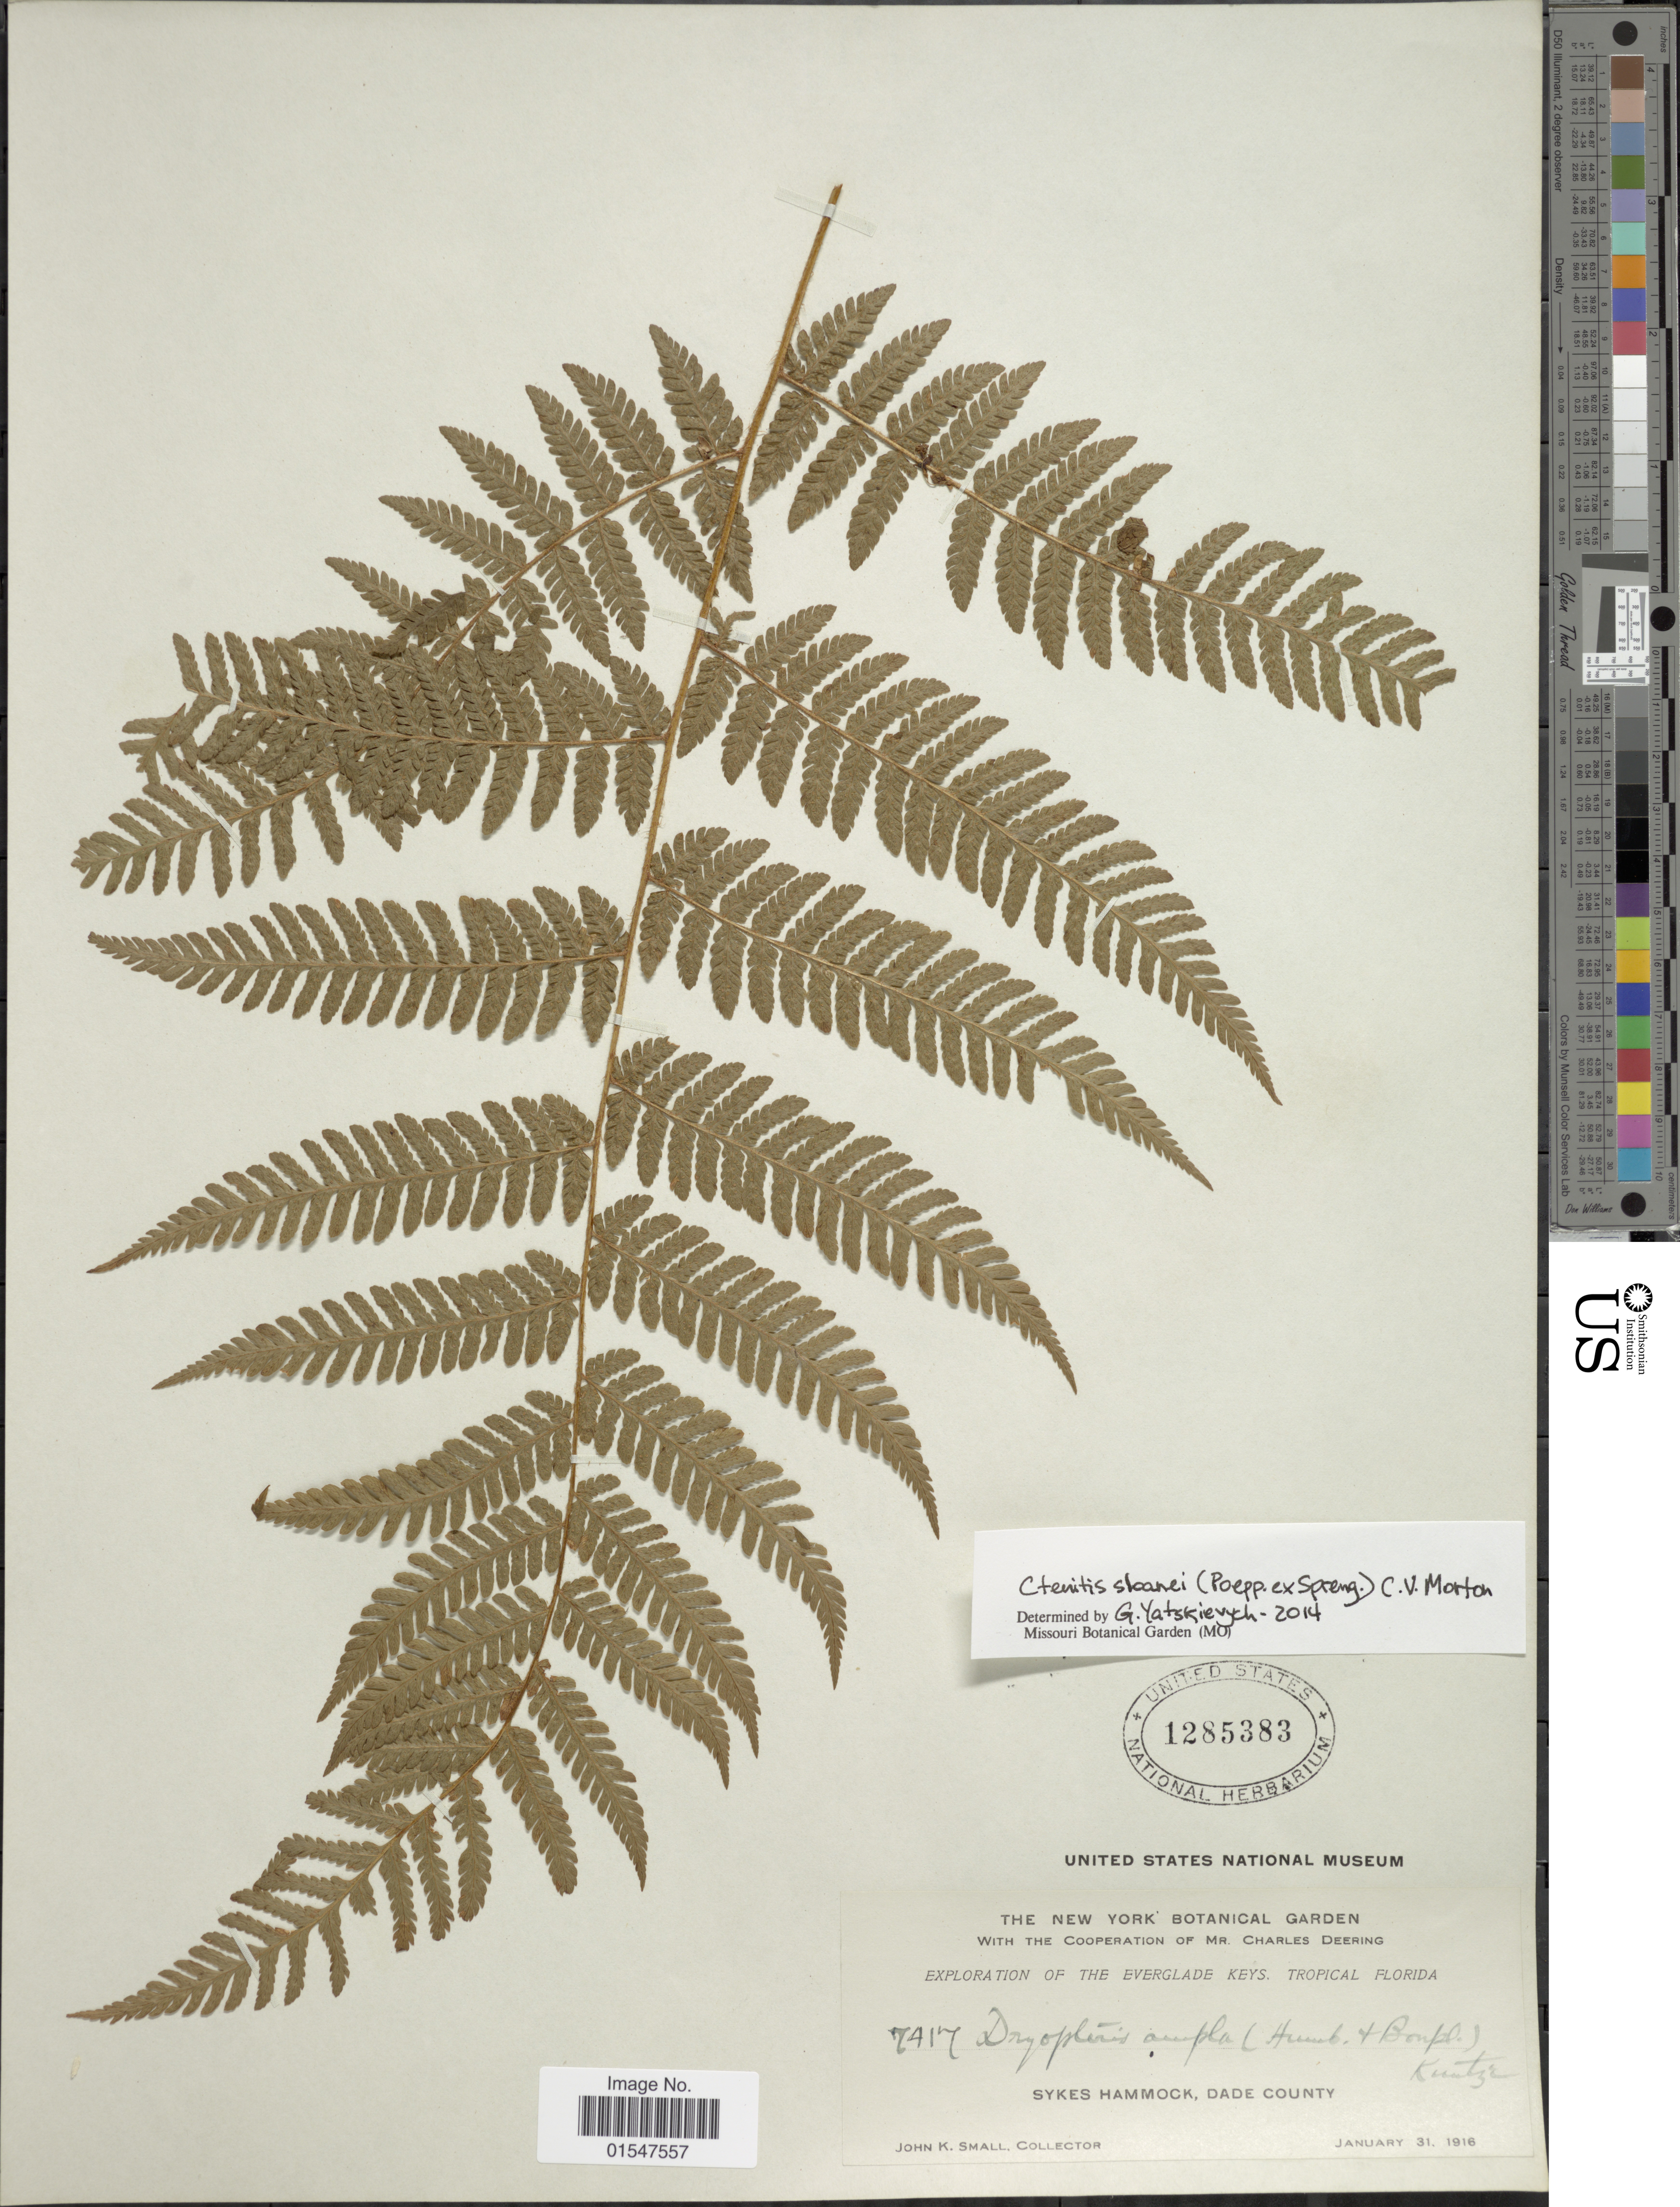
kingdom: Plantae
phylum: Tracheophyta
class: Polypodiopsida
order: Polypodiales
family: Dryopteridaceae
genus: Ctenitis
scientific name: Ctenitis sloanei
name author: (Poepp. ex Spreng.) C.V. Morton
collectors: J. K. Small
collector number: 7417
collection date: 1916-01-31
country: United States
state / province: Florida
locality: Everglade Keys, Sykes Hammock, Dade County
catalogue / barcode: US 1285383